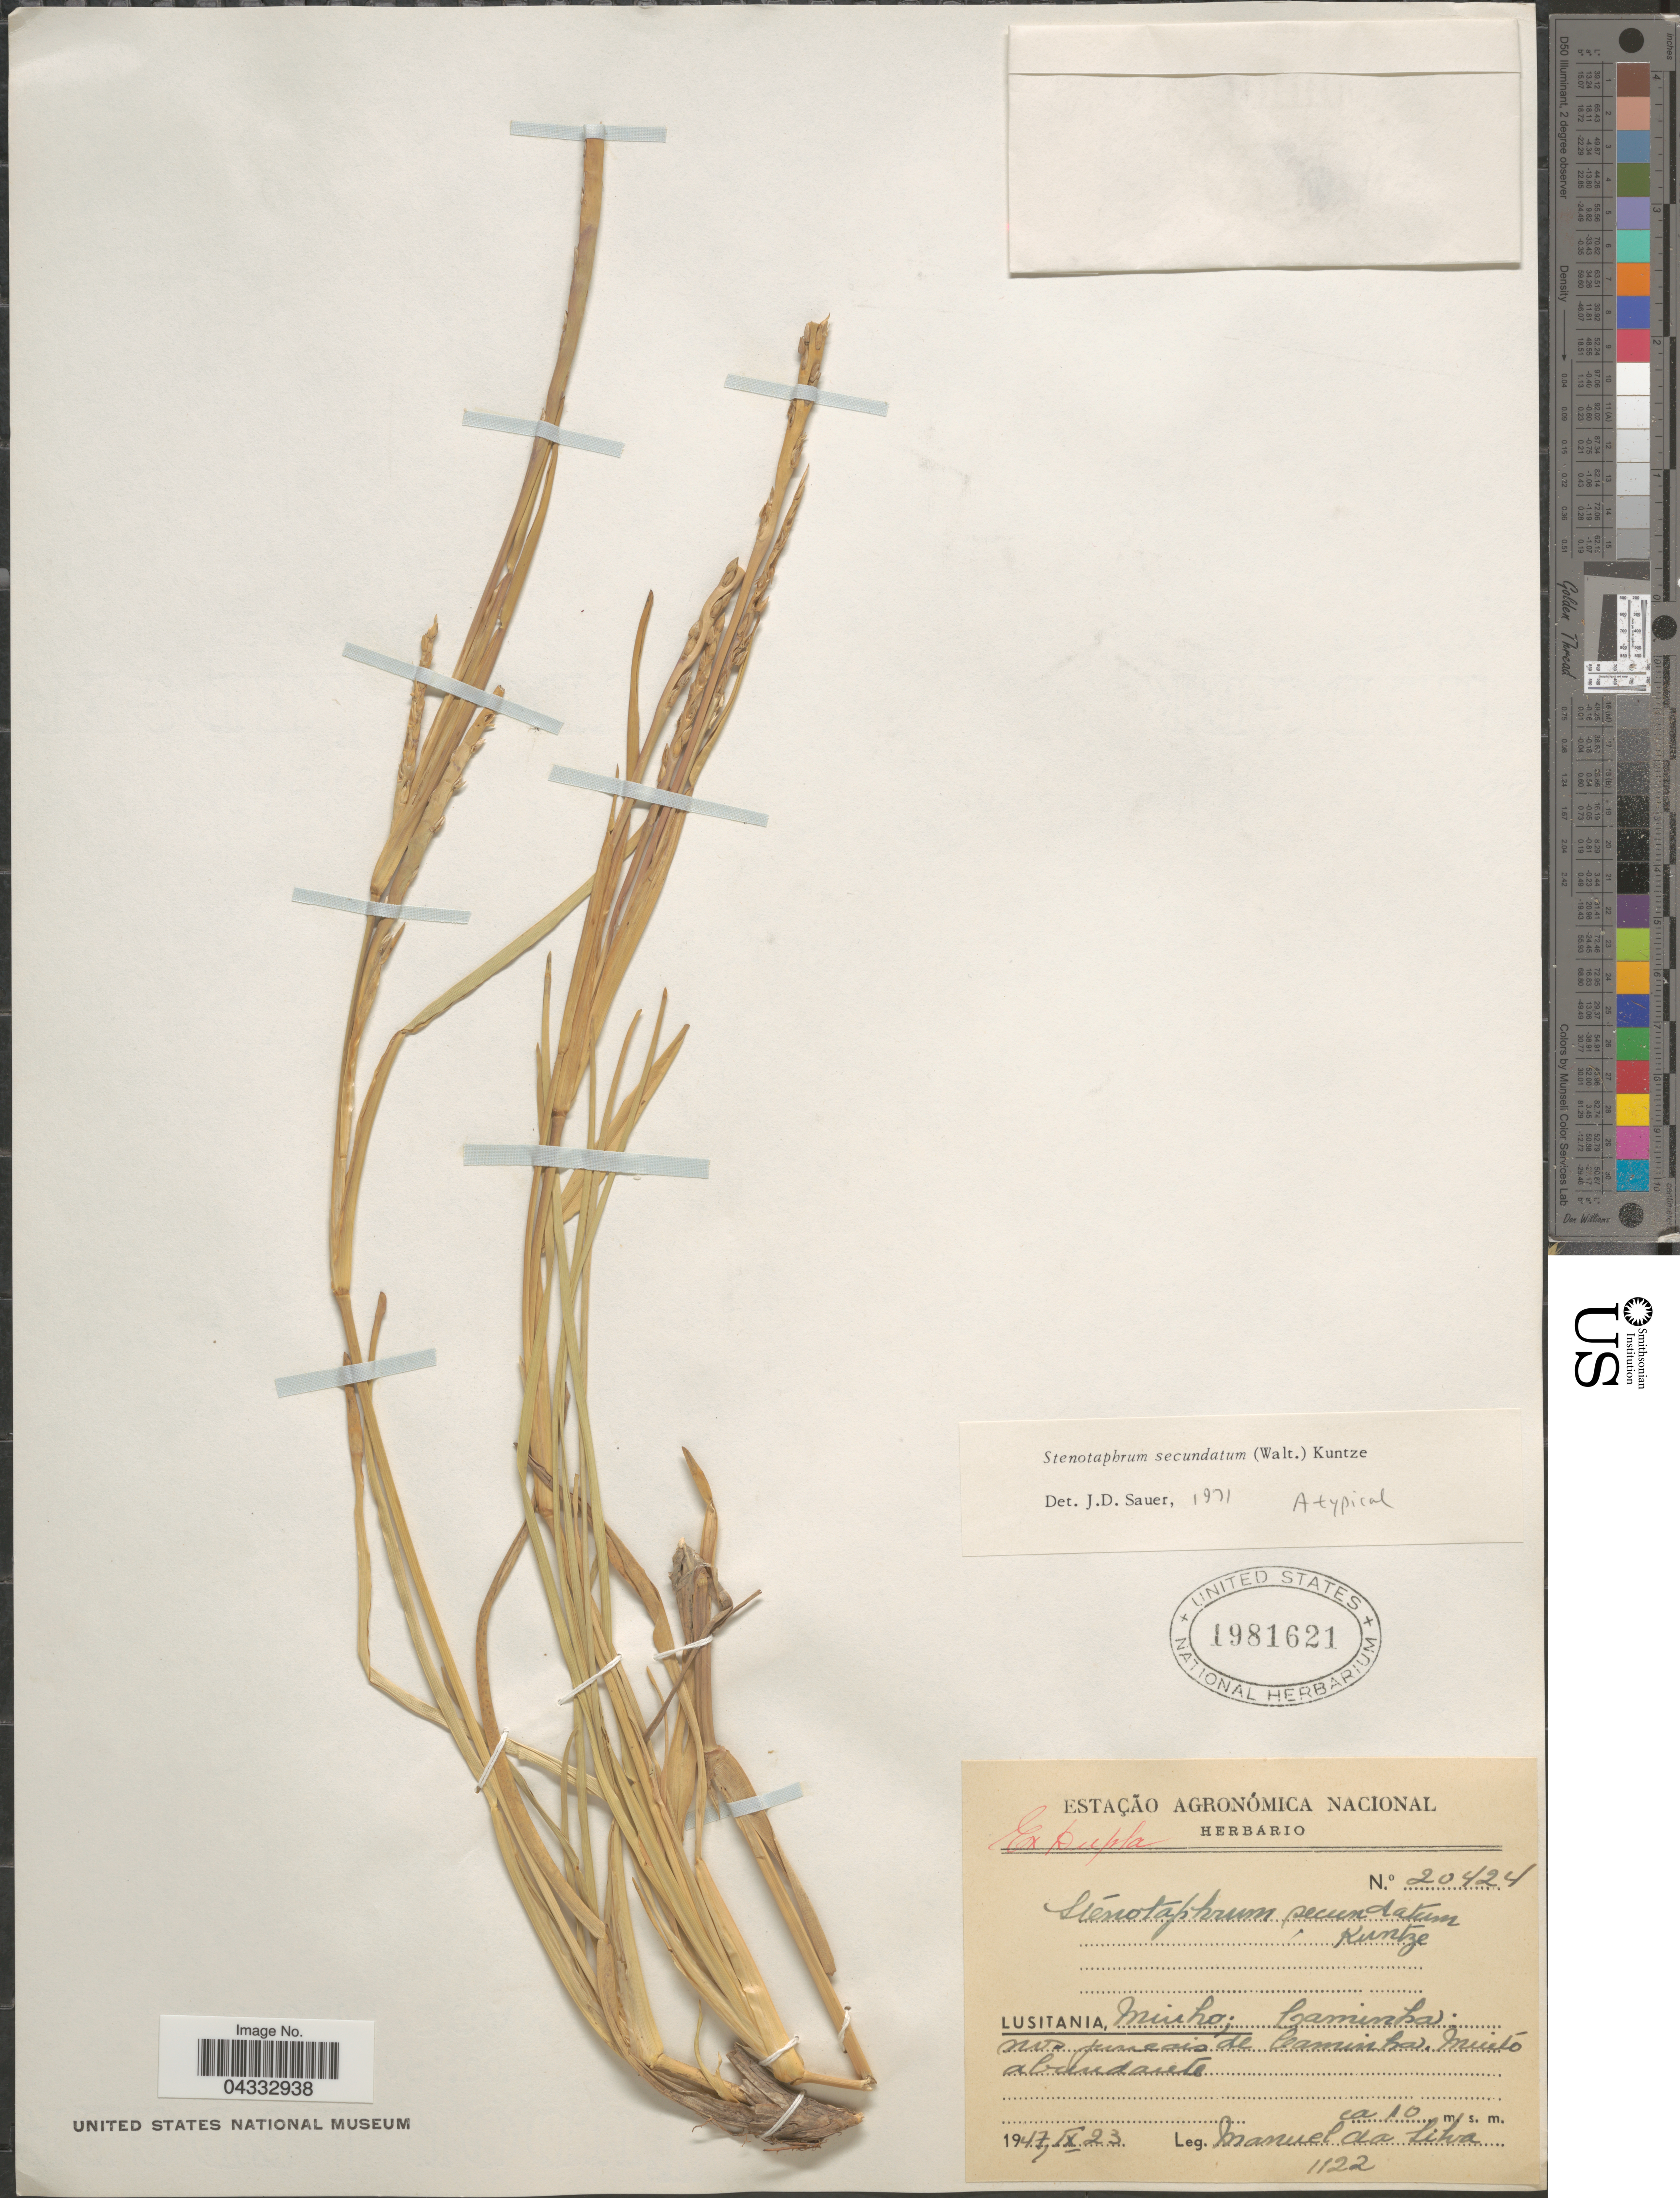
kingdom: Plantae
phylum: Tracheophyta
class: Liliopsida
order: Poales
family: Poaceae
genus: Stenotaphrum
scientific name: Stenotaphrum secundatum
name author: (Walter) Kuntze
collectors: M. Silva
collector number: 1122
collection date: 1947-09-23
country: Portugal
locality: Lusitania, Minho; Caminha: nos juncois [interpreted] de Caminha, Muito abundante.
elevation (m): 10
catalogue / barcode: US 1981621